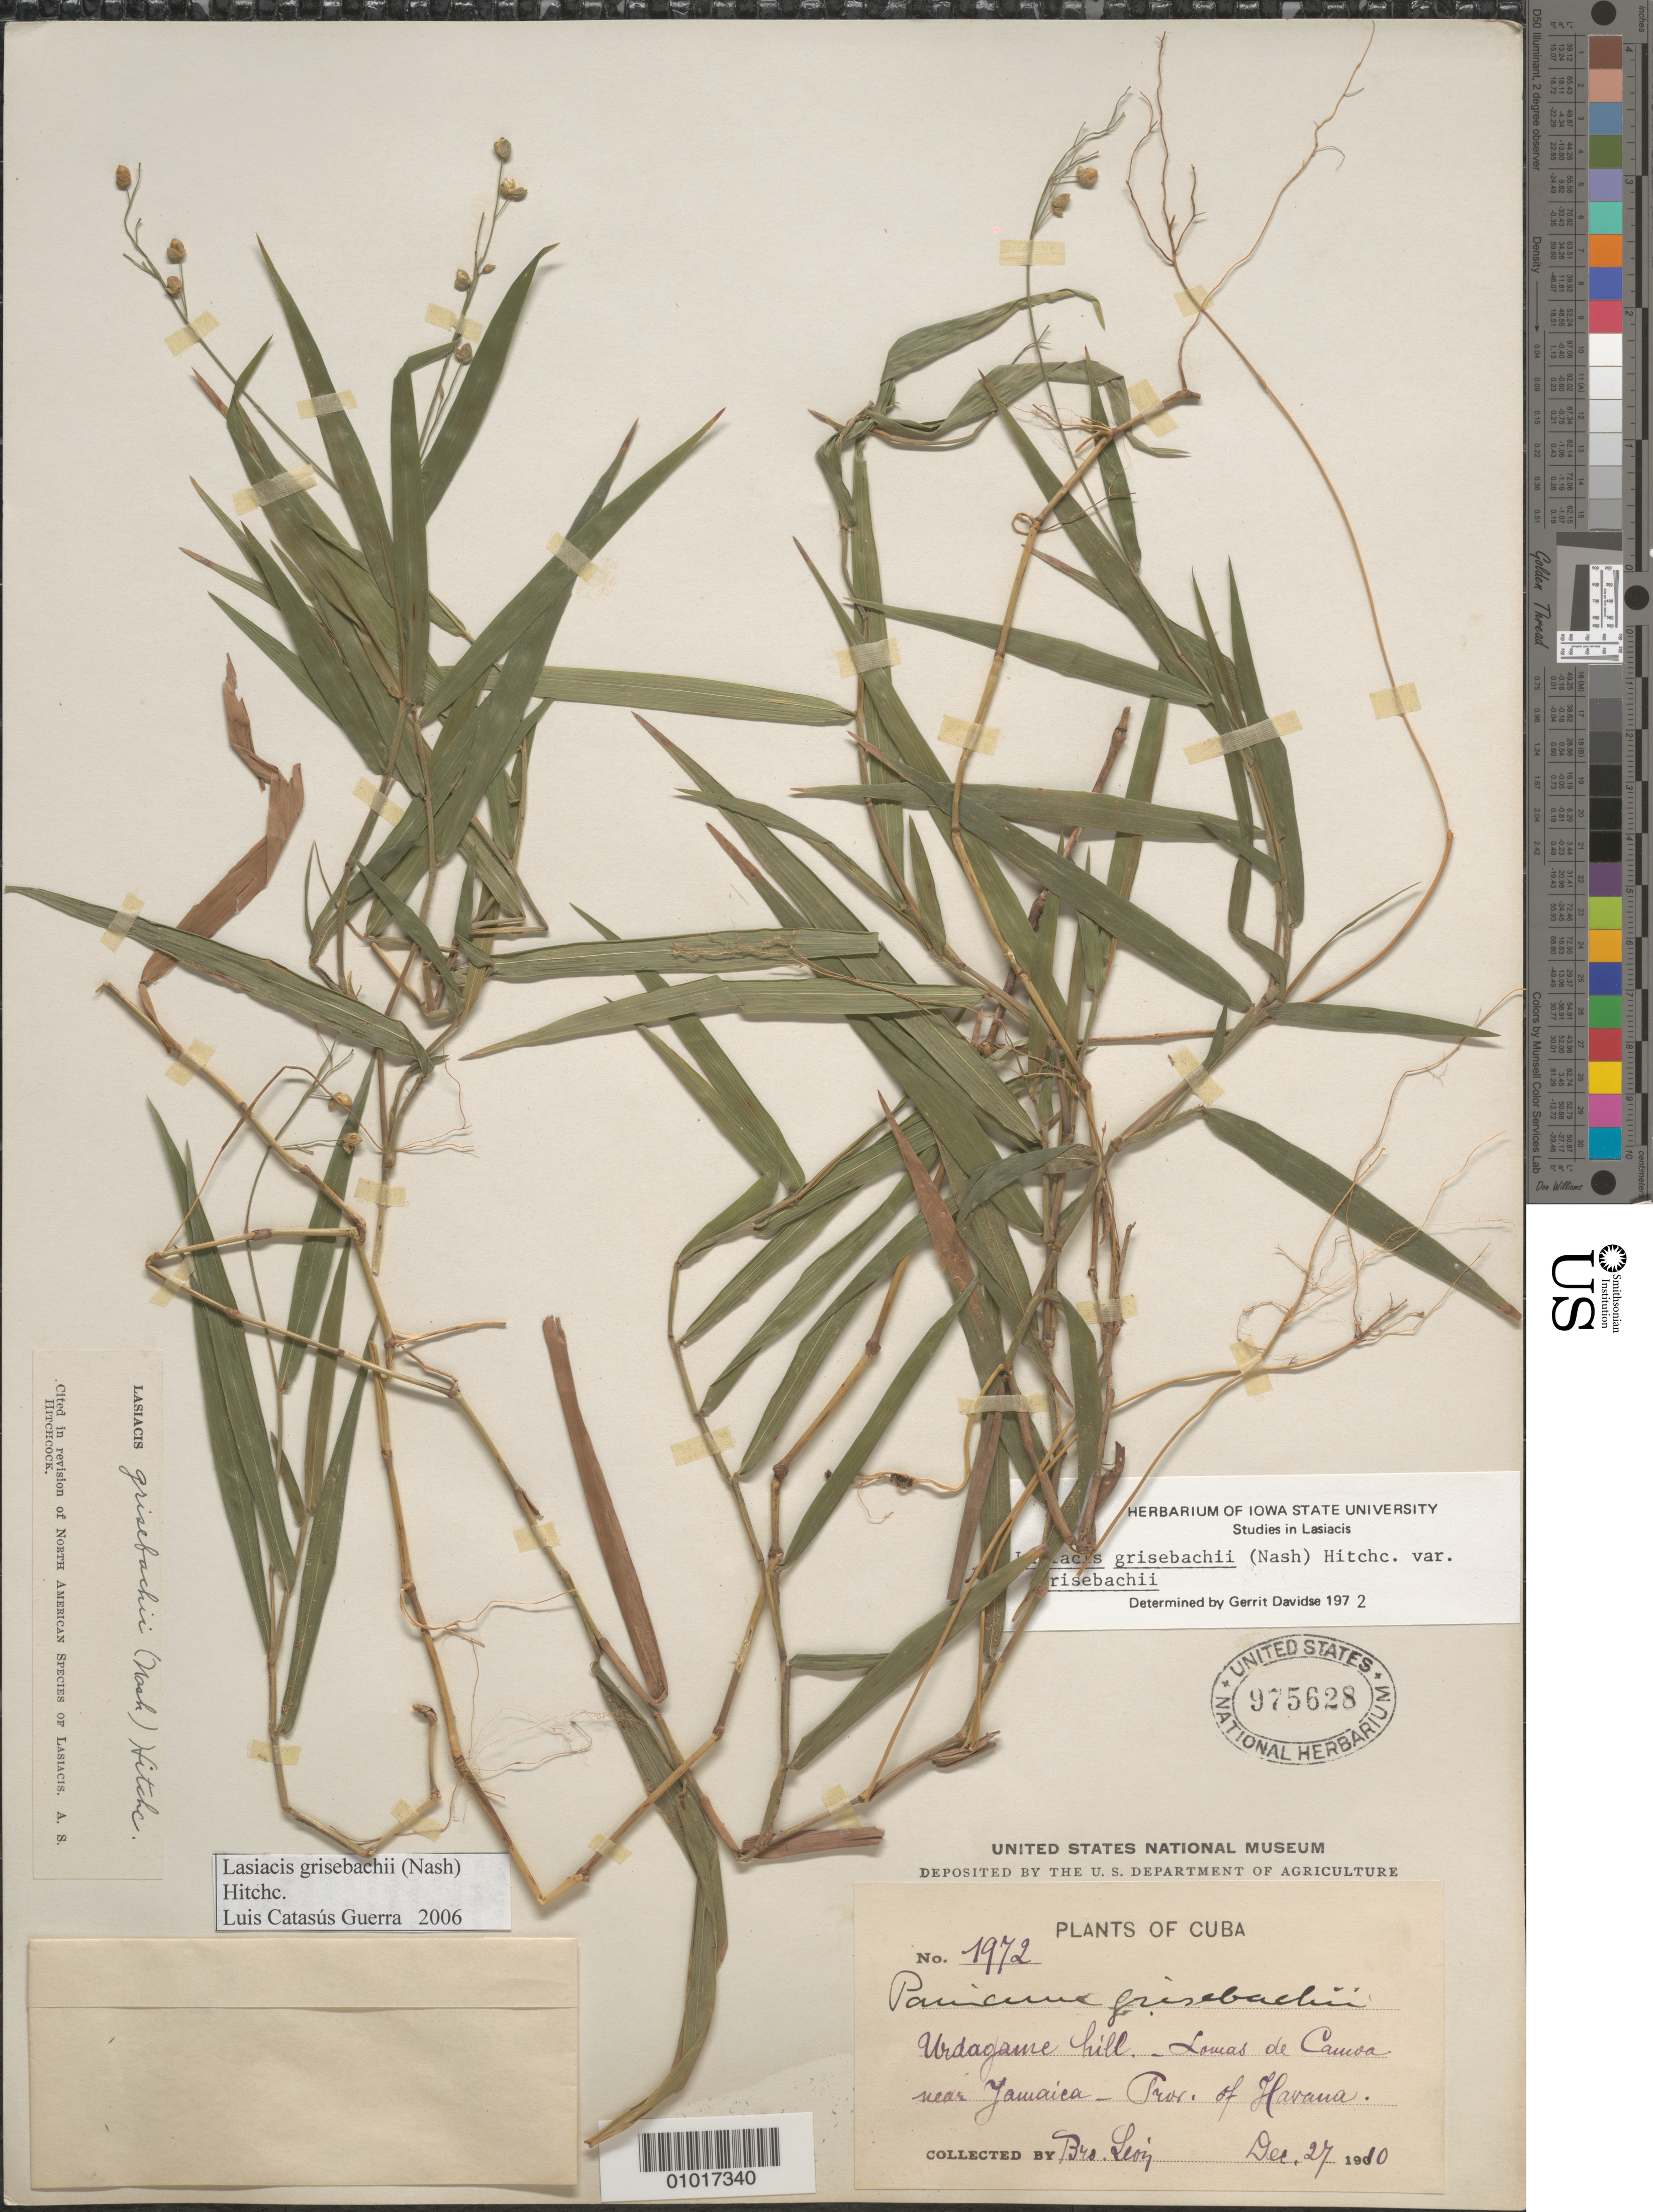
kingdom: Plantae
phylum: Tracheophyta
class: Liliopsida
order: Poales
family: Poaceae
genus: Lasiacis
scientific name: Lasiacis grisebachii var. grisebachii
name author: (Nash) Hitchc.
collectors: Bro. León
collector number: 1972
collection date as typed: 27 Dec 1910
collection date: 1910-12-27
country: Cuba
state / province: La Habana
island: Cuba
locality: Urdagame hill Lomas de Camoa near Jamaica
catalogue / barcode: US 975628